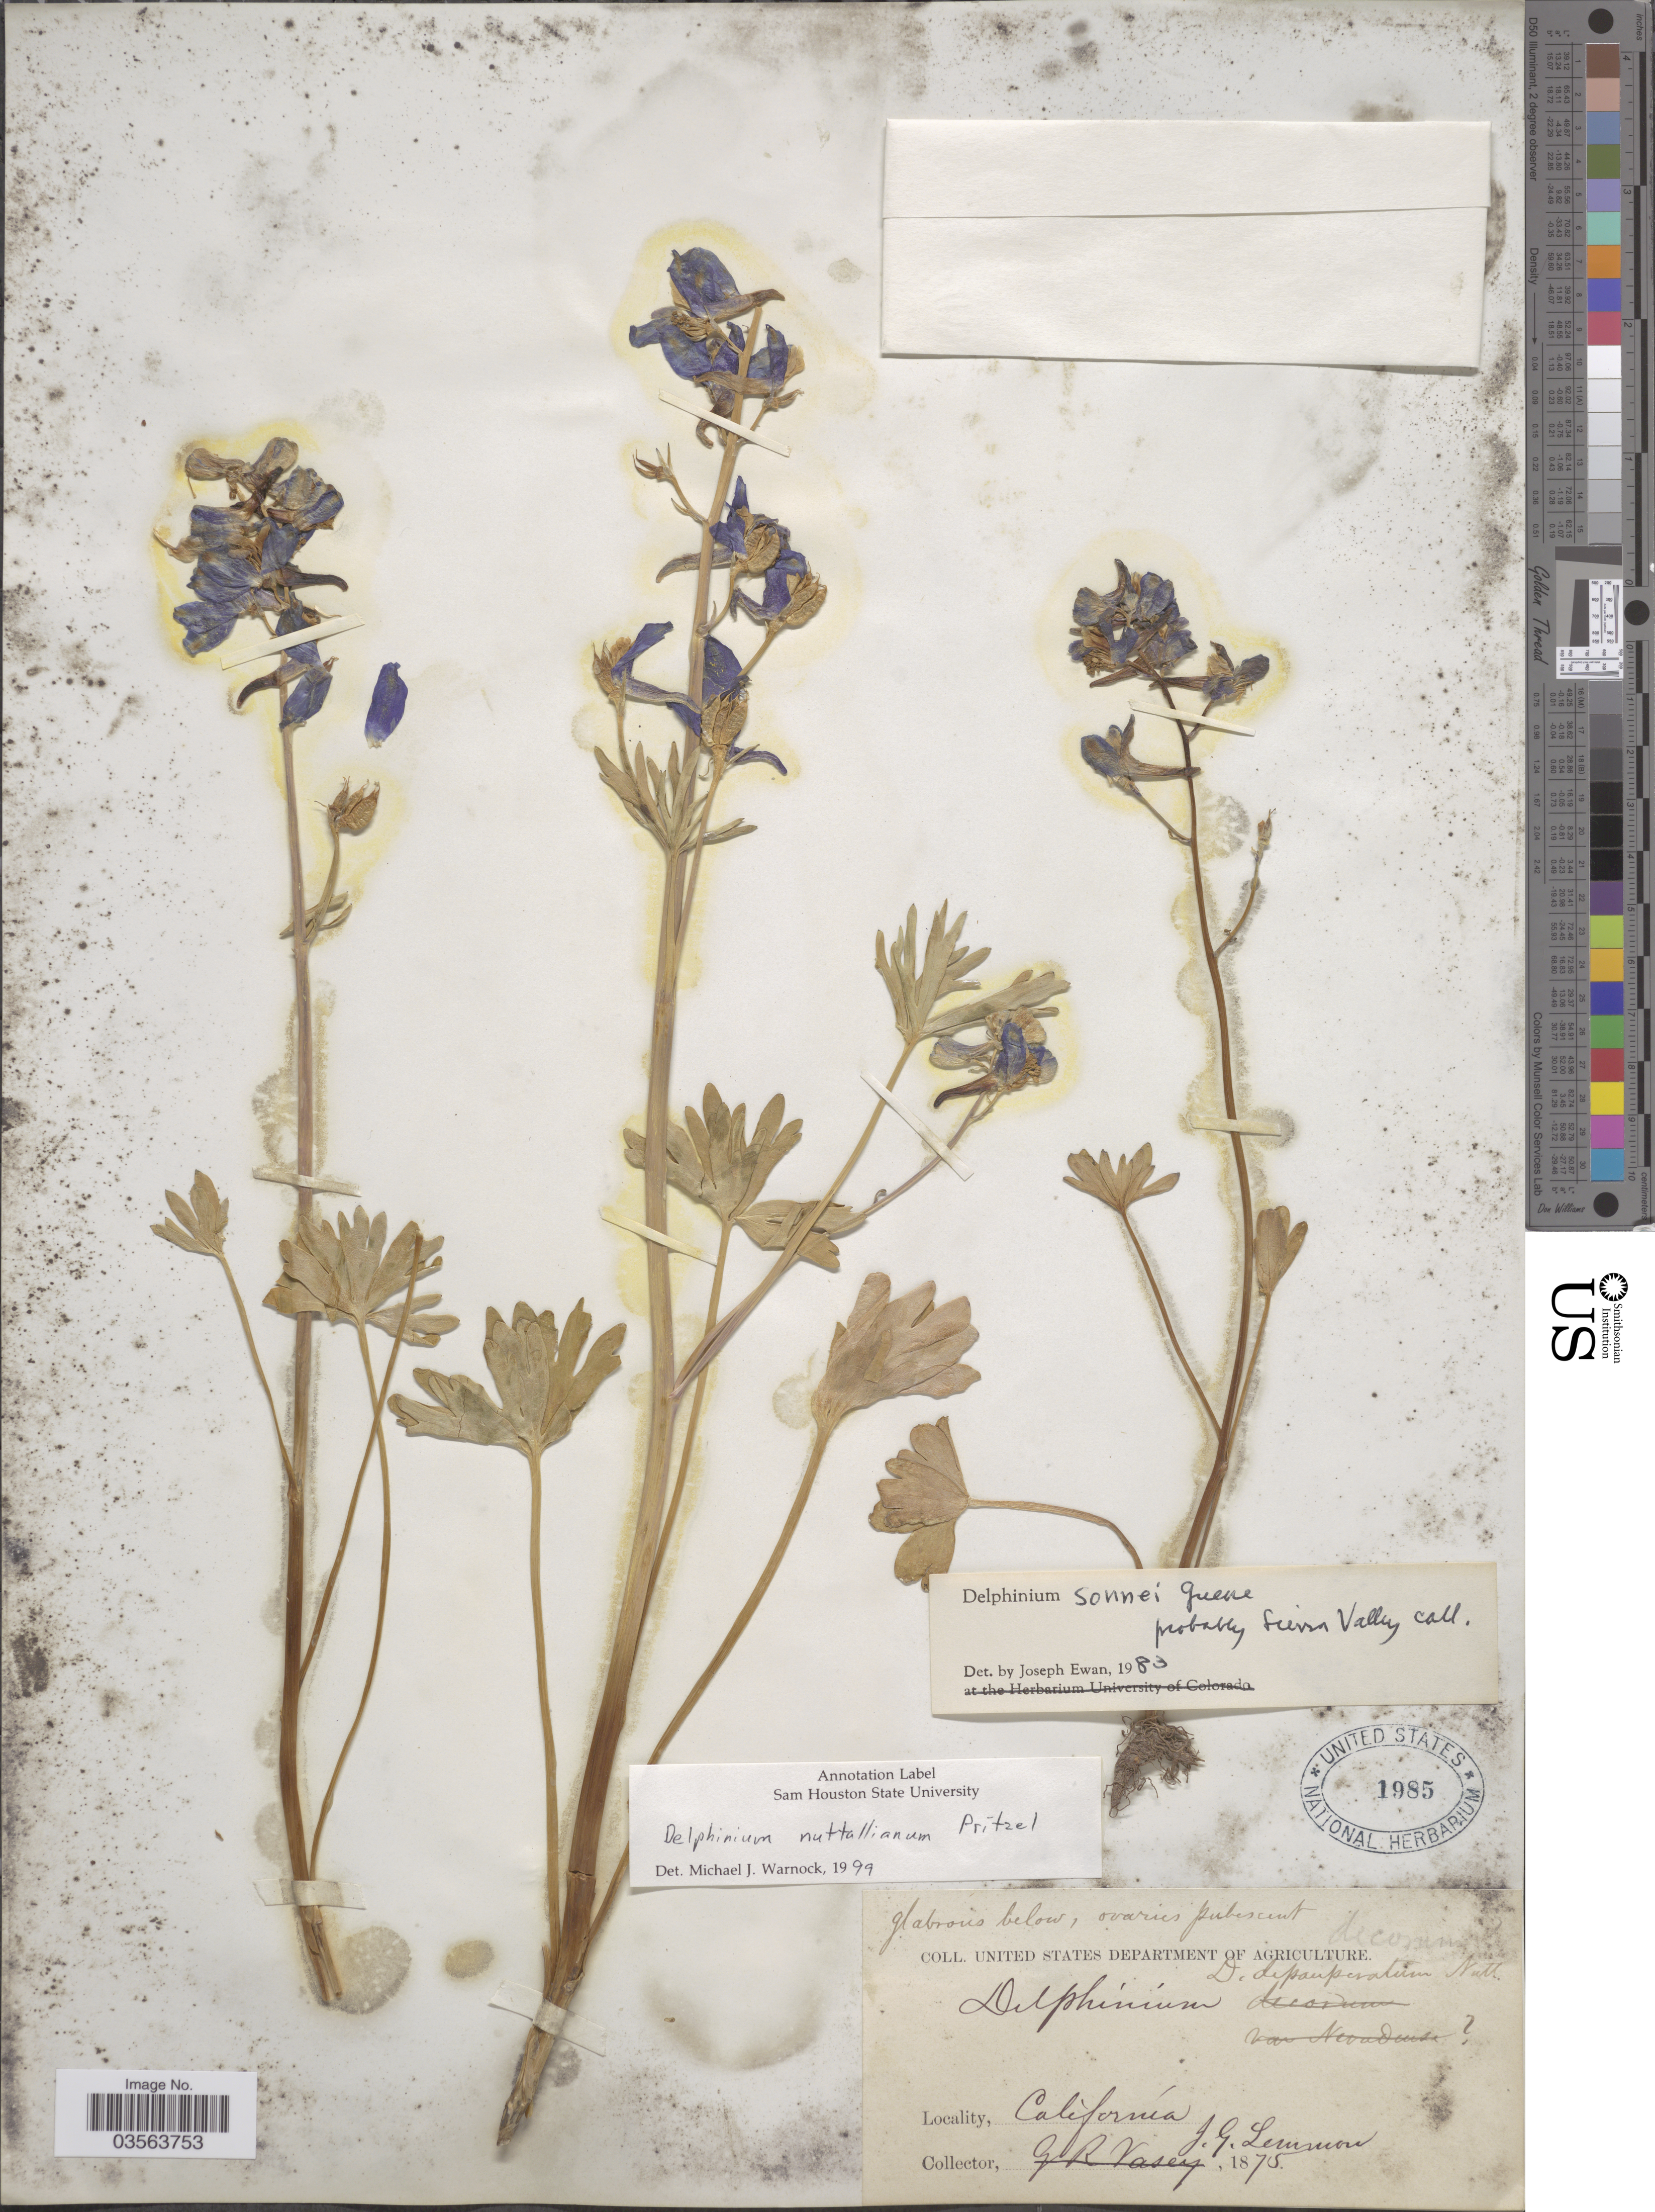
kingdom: Plantae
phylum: Tracheophyta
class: Magnoliopsida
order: Ranunculales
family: Ranunculaceae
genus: Delphinium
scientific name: Delphinium nuttallianum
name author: E. Pritz. ex Walpers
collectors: J. Lemmon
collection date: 1875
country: United States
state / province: California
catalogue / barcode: US 1985